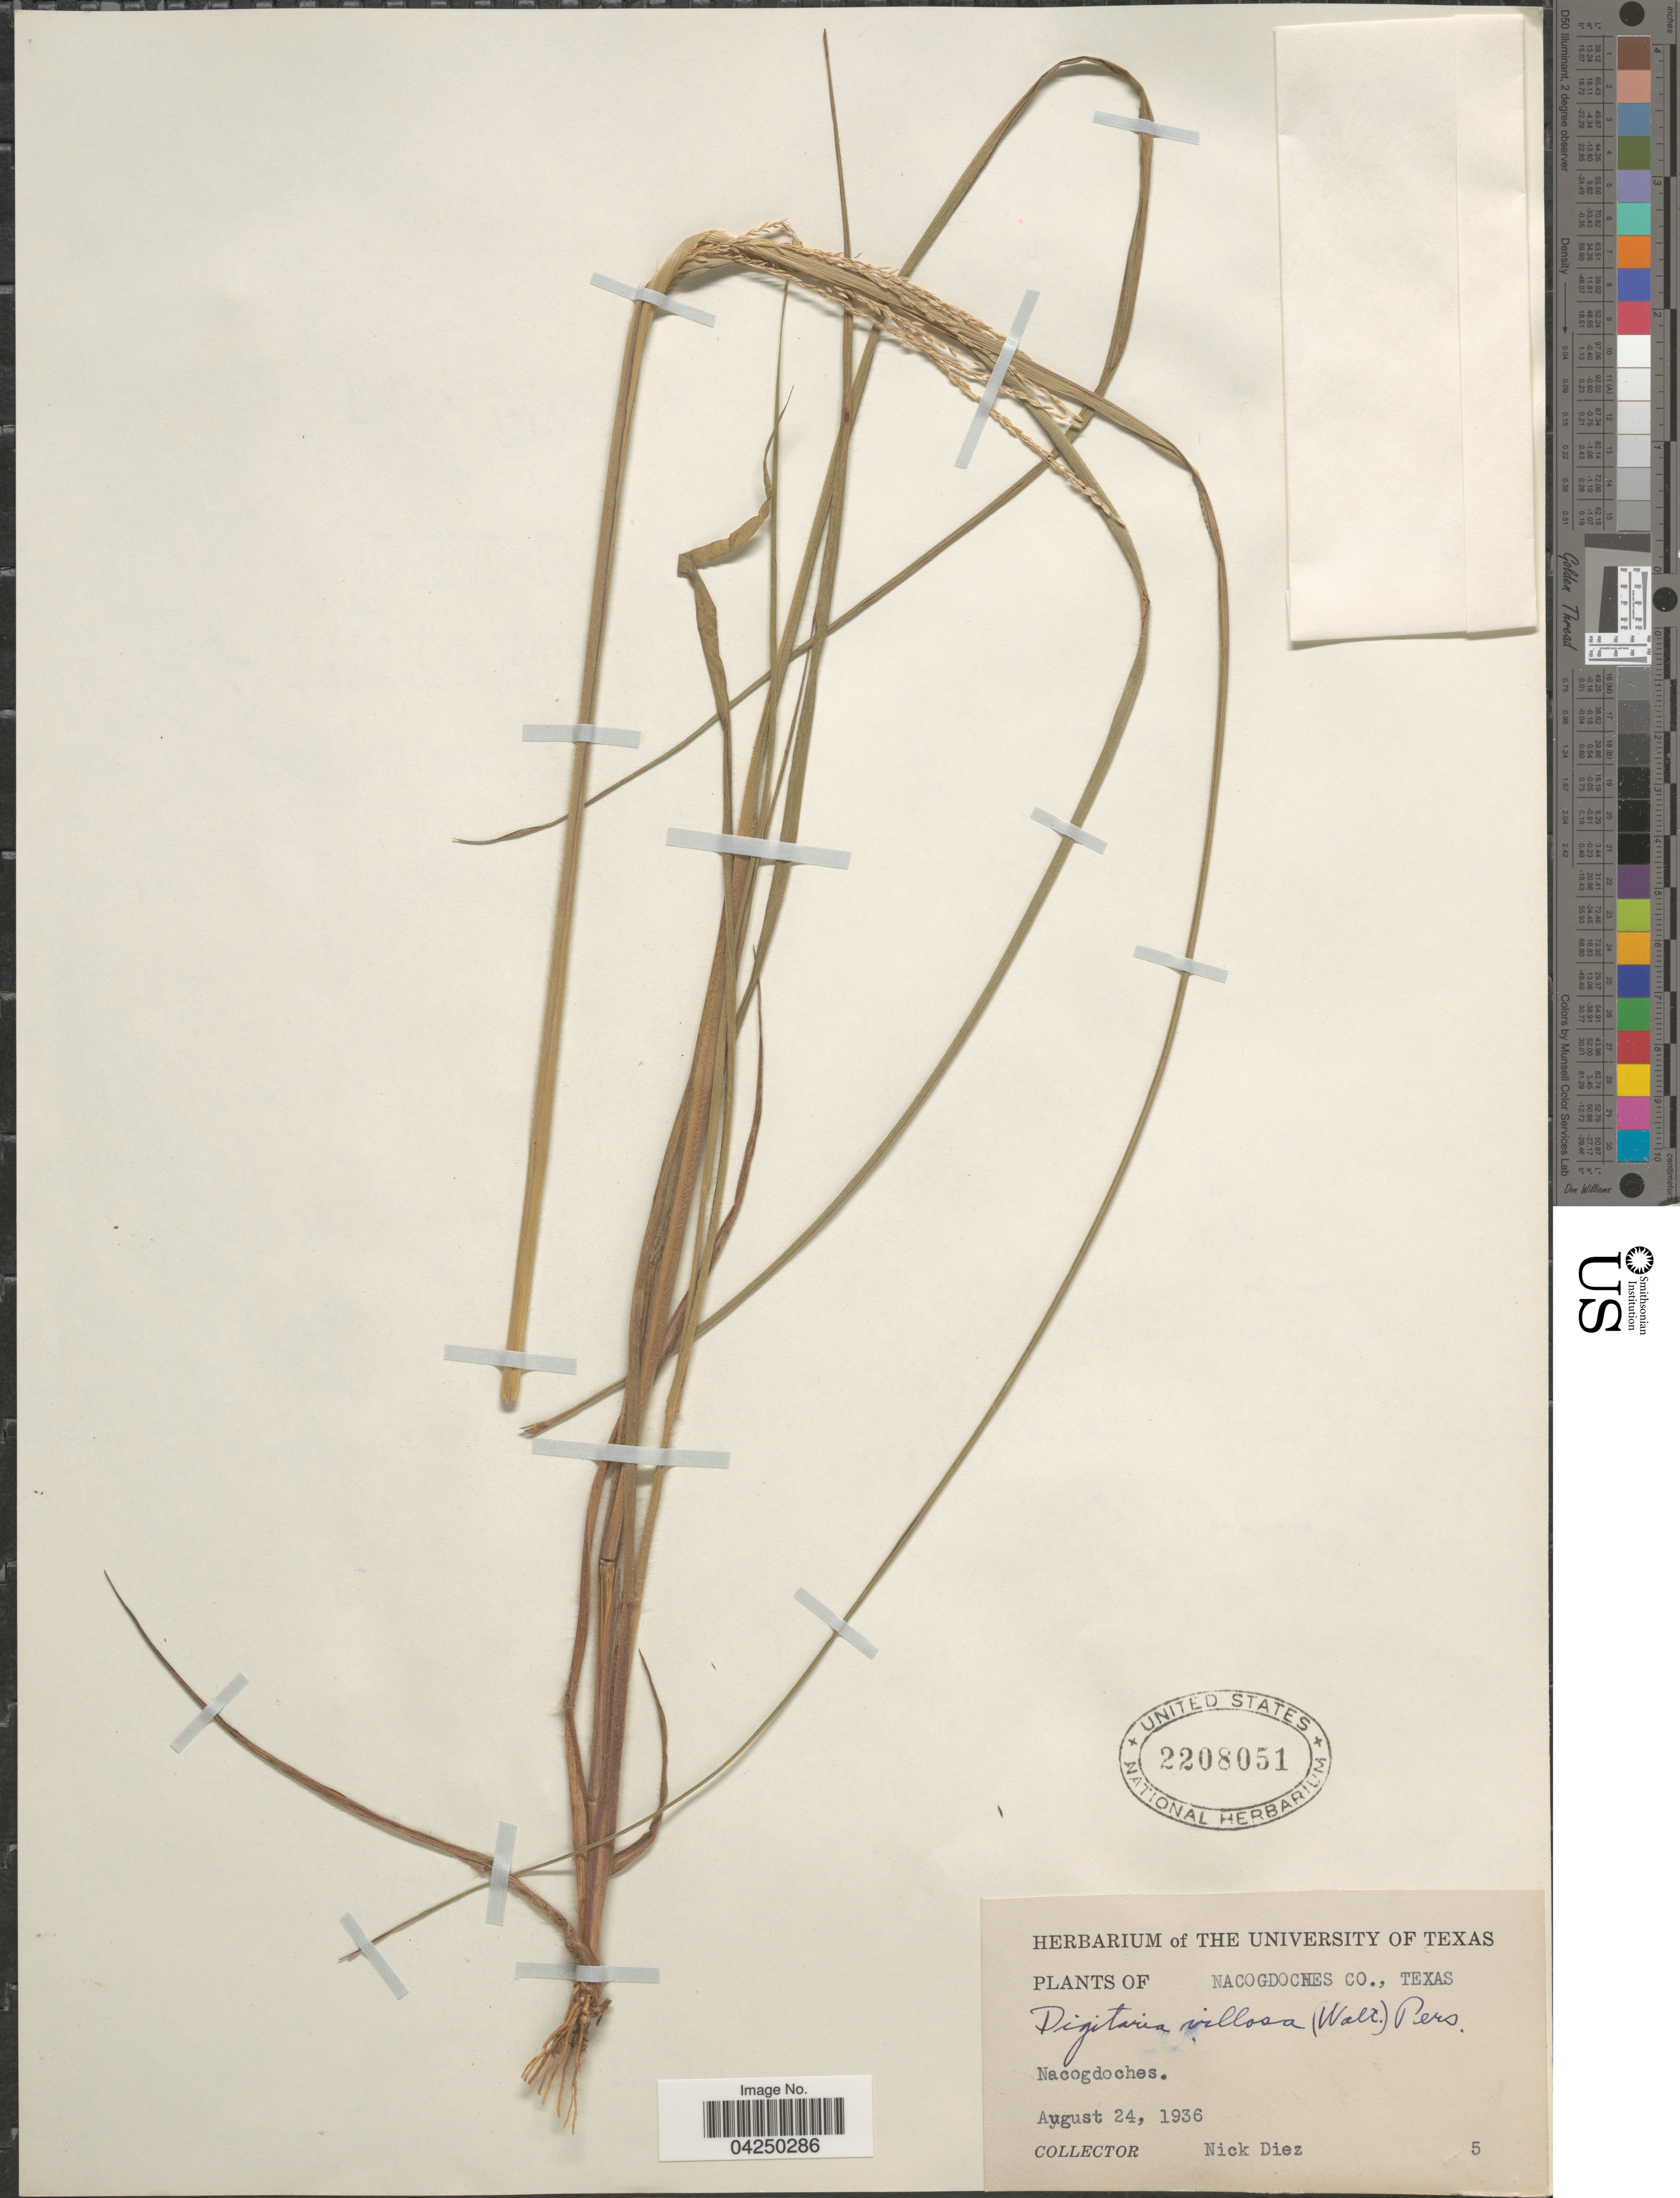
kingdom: Plantae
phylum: Tracheophyta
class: Liliopsida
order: Poales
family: Poaceae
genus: Digitaria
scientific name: Digitaria villosa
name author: (Walter) Pers.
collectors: N. Diez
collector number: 5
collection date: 1936-08-24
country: United States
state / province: Texas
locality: Nacogdoches Co. Nacogdoches.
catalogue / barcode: US 2208051